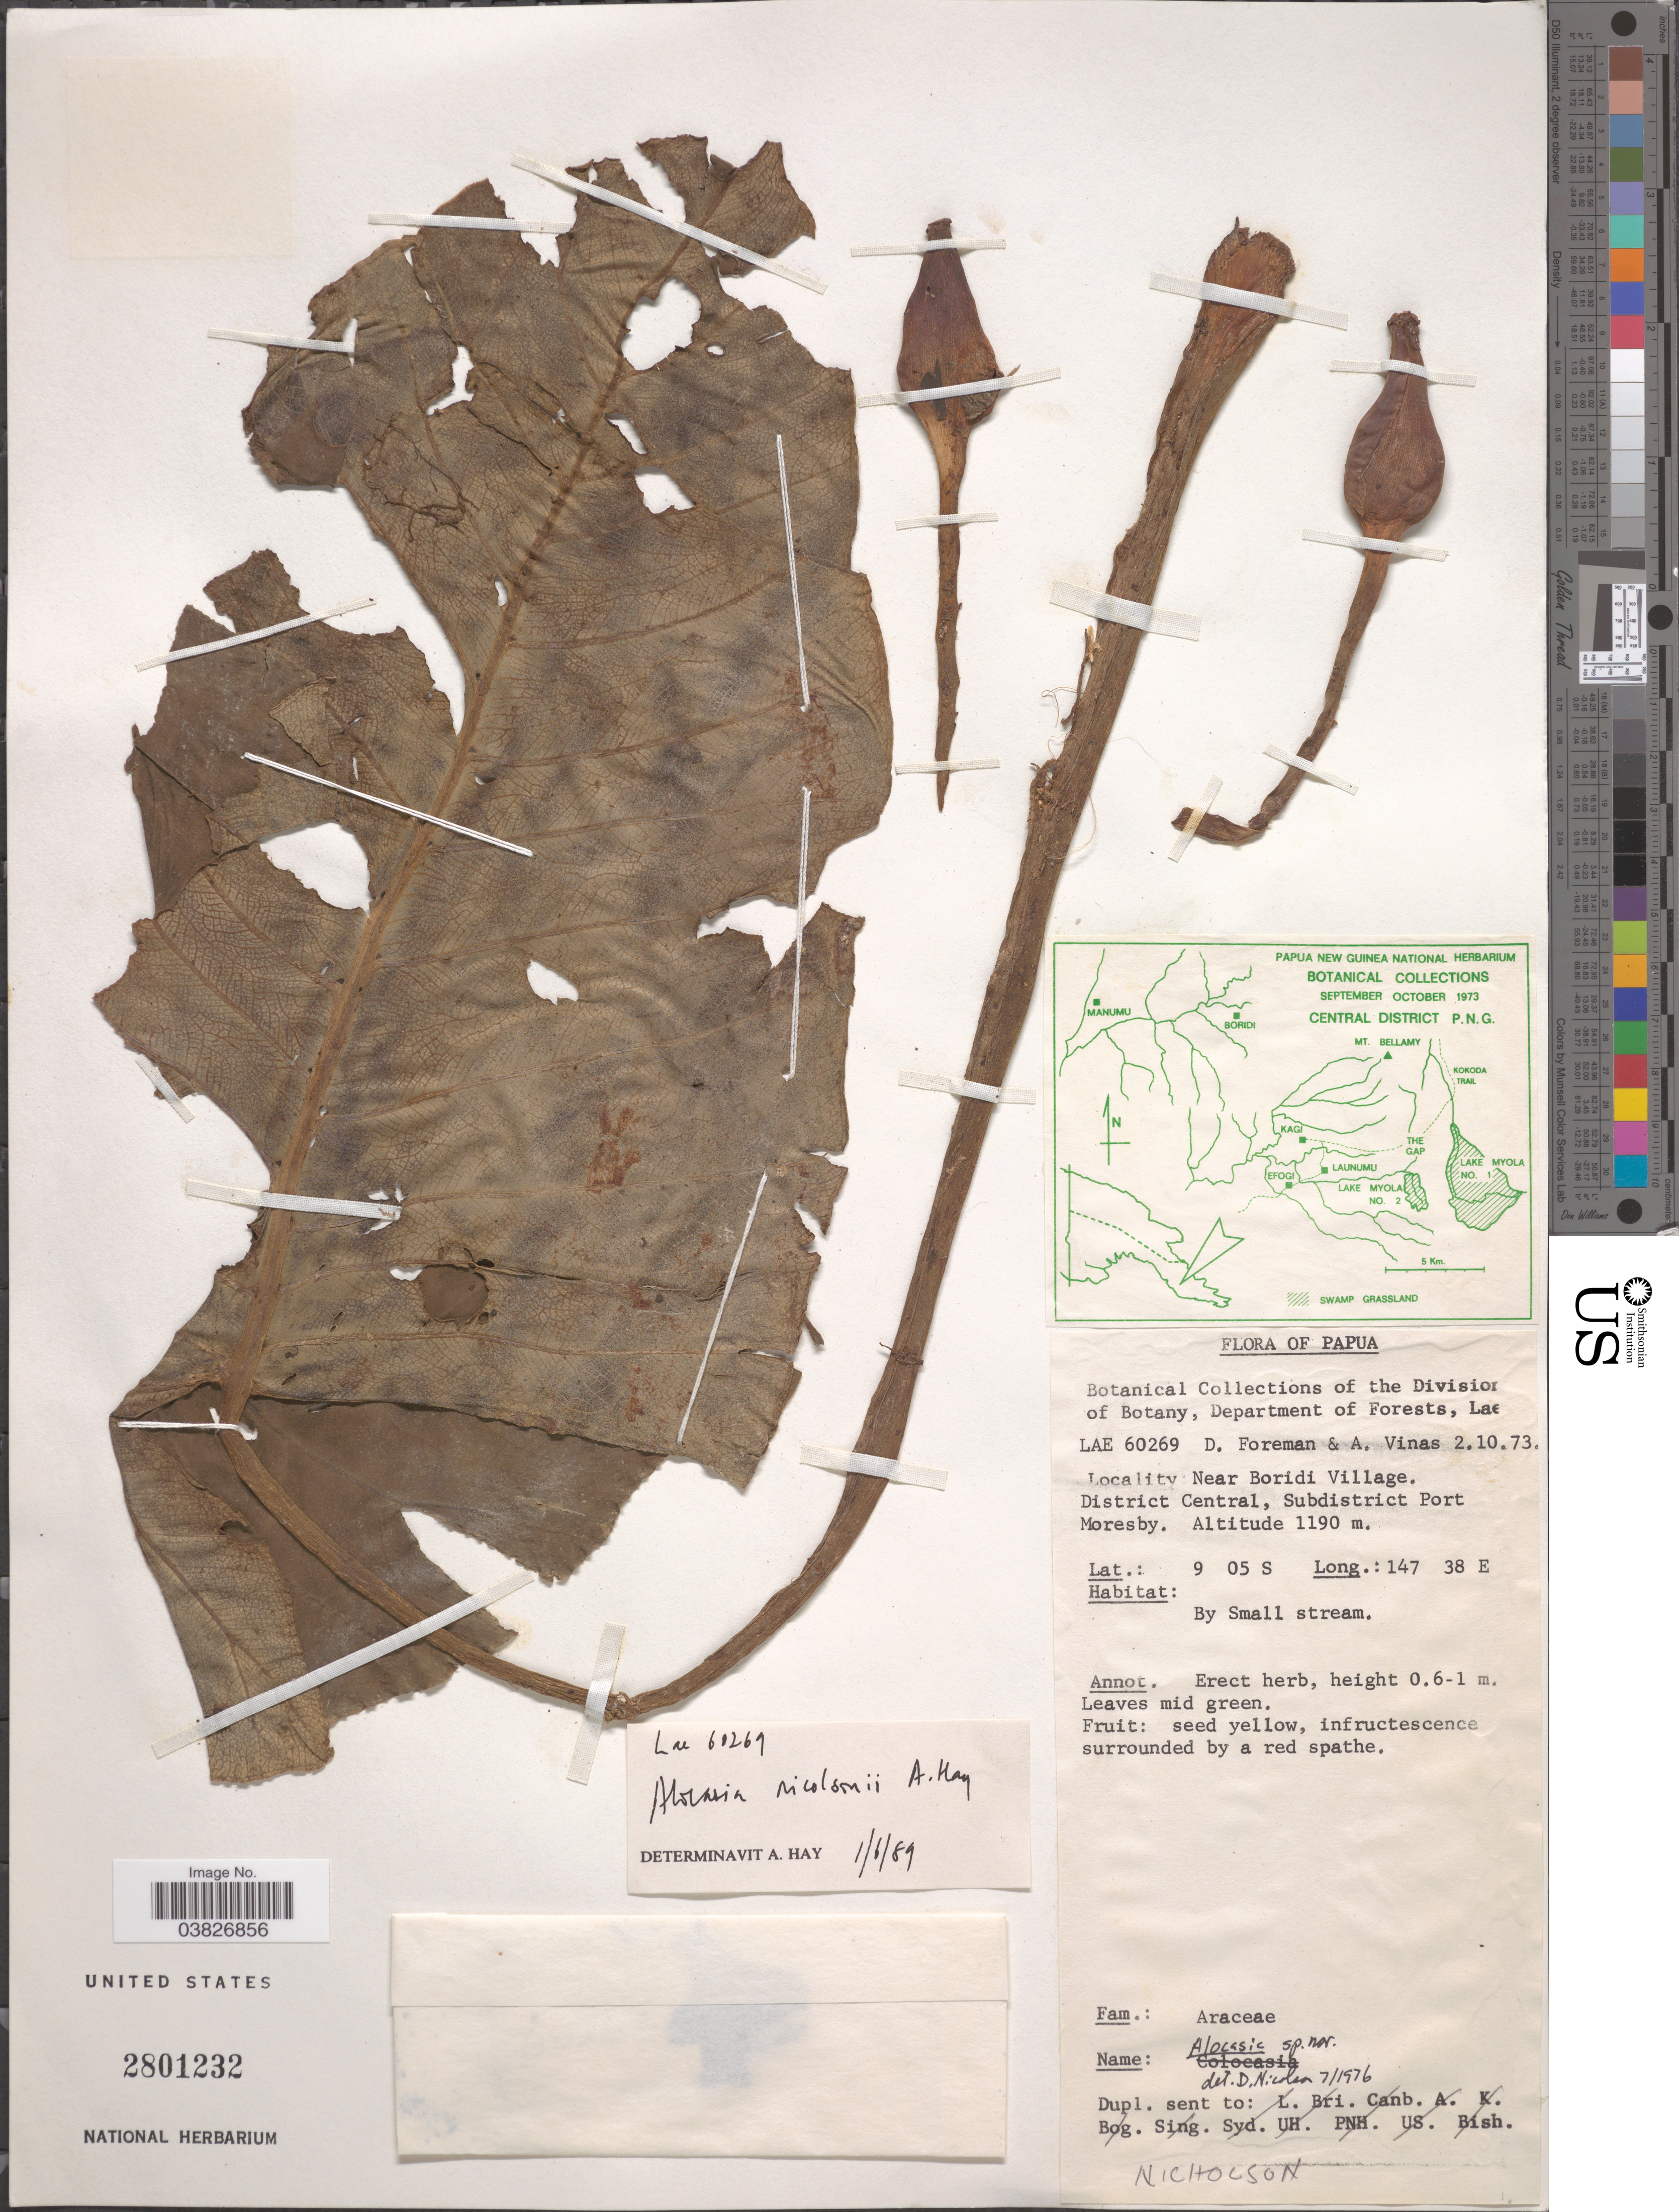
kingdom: Plantae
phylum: Tracheophyta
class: Liliopsida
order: Alismatales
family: Araceae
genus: Alocasia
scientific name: Alocasia nicolsonii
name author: A. Hay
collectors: D. Foreman & A. Vinas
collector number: LAE 60269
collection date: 1973-10-02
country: Papua New Guinea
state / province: Central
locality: Papua. Near Boridi Village, District Central, Subdistrict Port Moresby.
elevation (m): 1190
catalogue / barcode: US 2801232